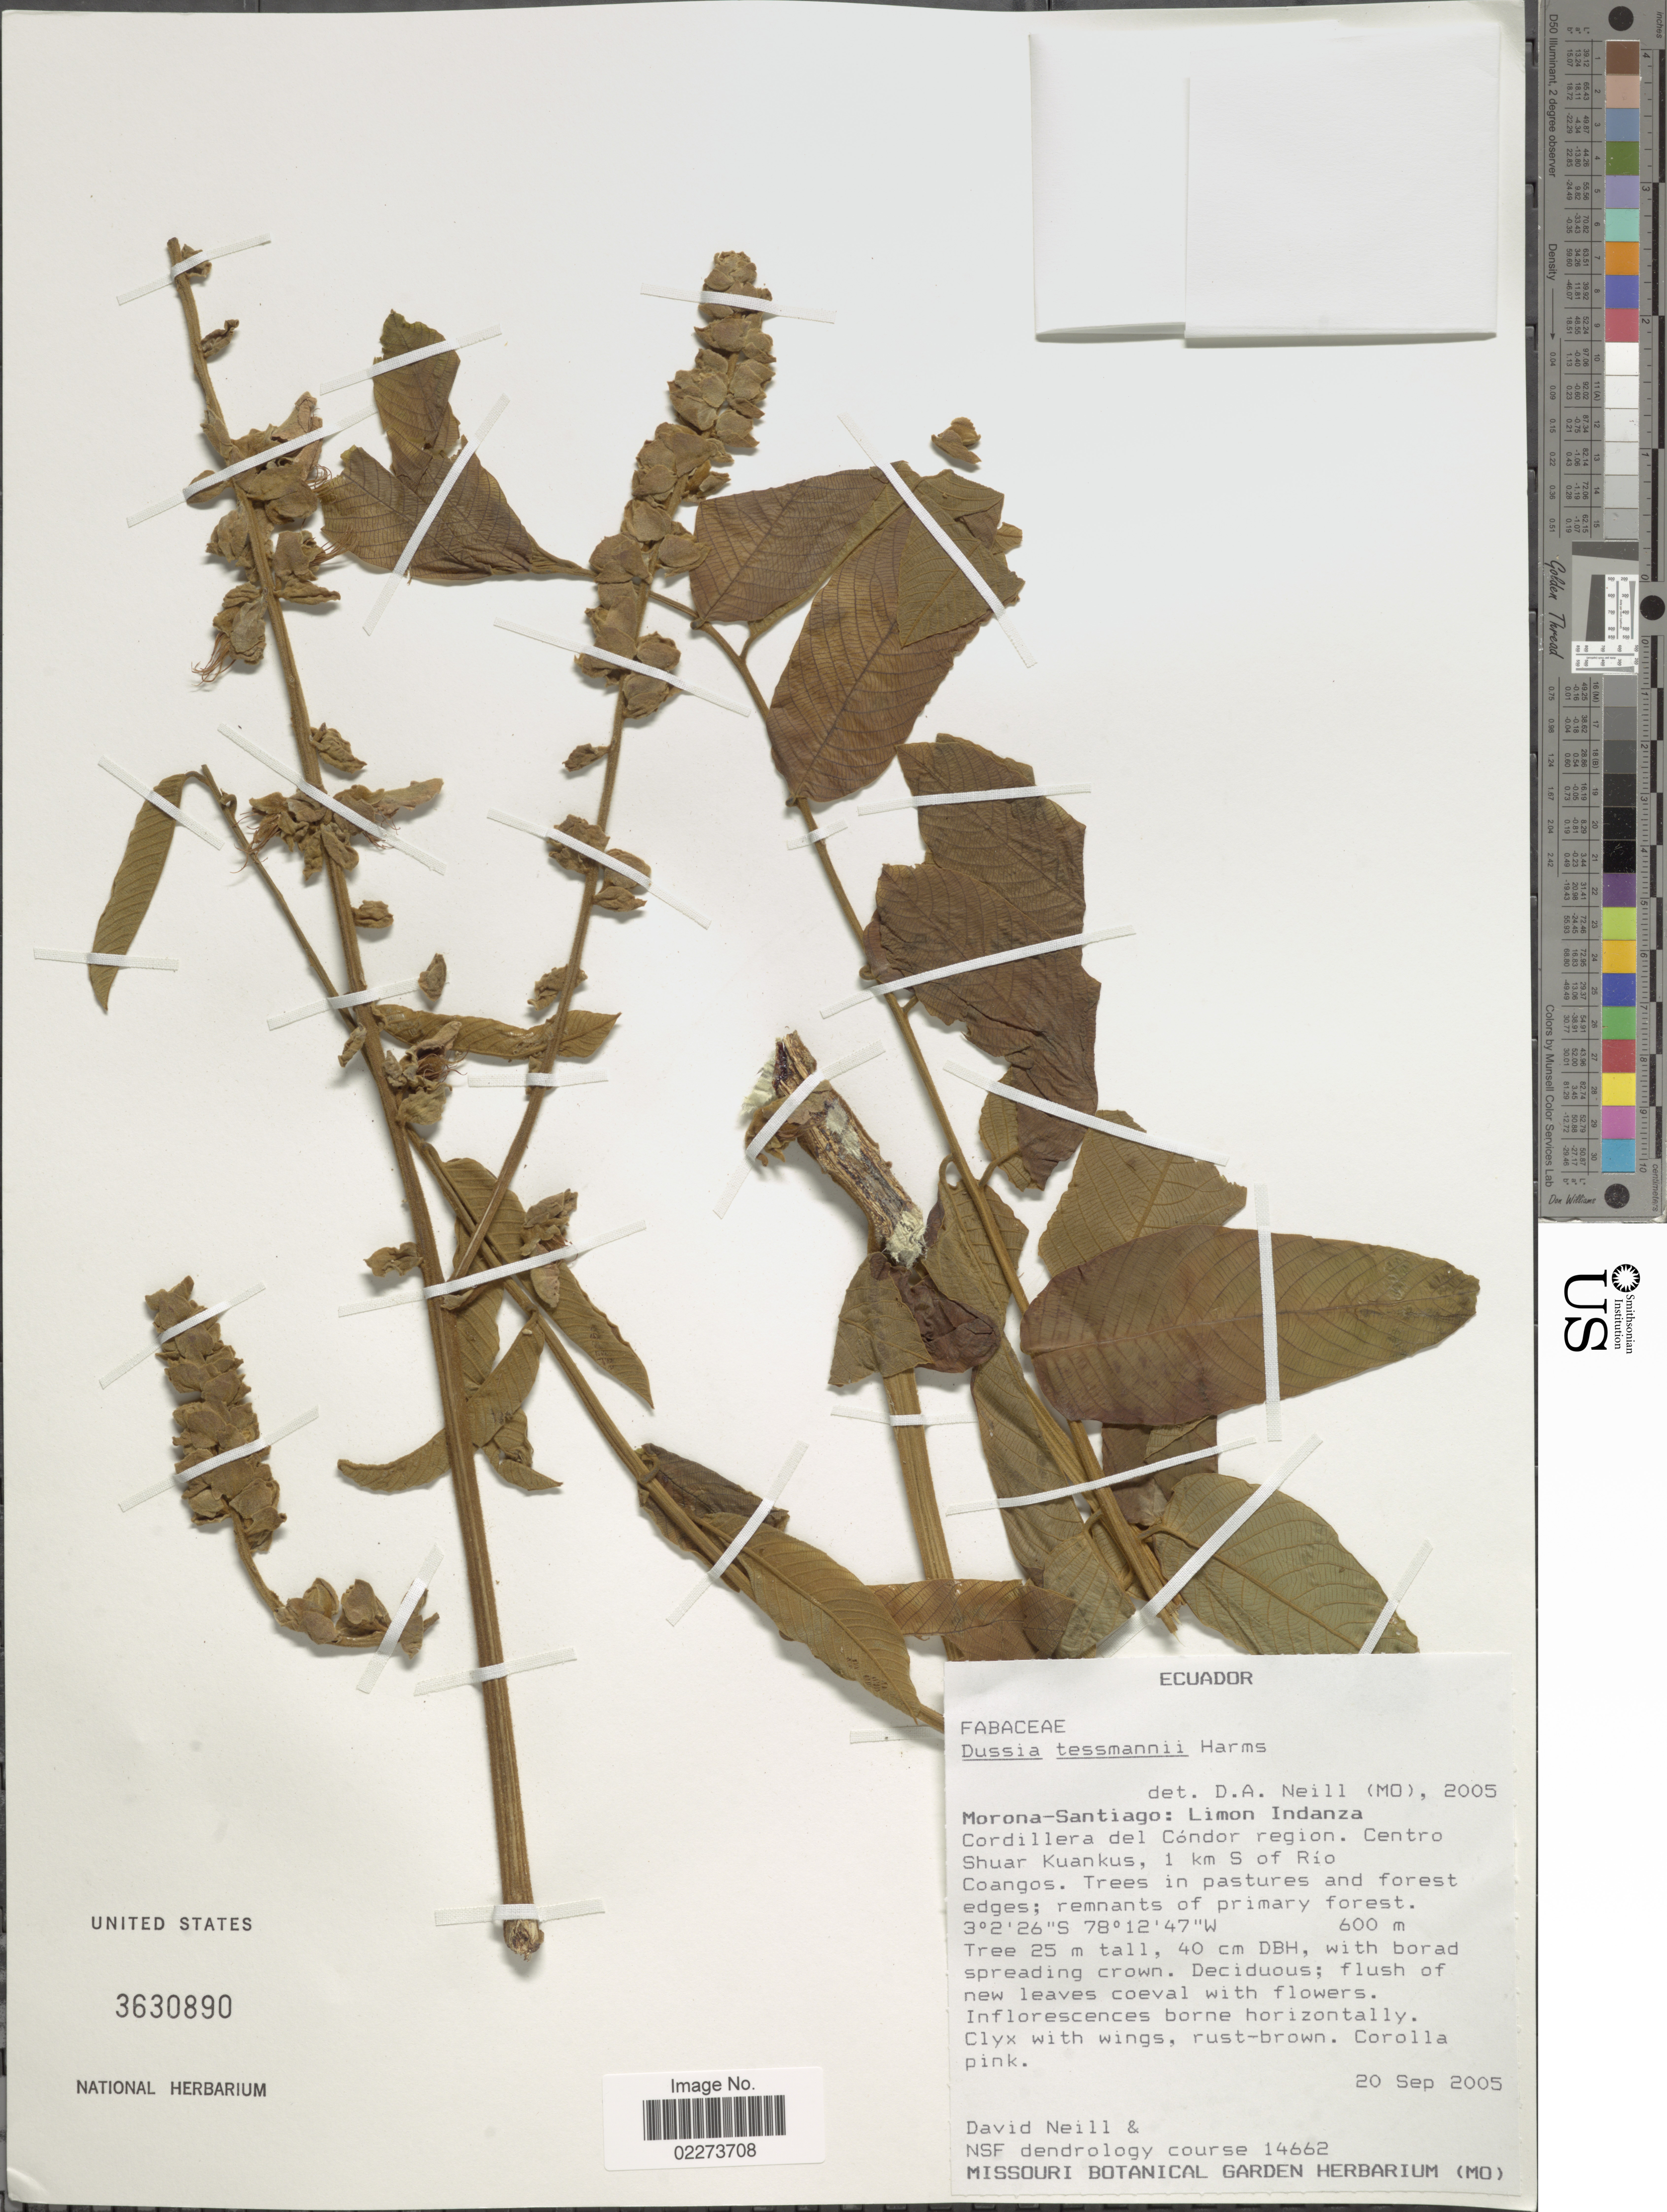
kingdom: Plantae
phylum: Tracheophyta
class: Magnoliopsida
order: Fabales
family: Fabaceae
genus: Dussia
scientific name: Dussia tessmannii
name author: Harms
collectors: D. A. Neill & NSF Dendrology Course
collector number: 14662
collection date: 2005-09-20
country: Ecuador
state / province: Morona-Santiago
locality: Morona-Santiago: Limon Indanza, Cordillera del Condor region, Centro Shura Kuankus, 1 km S of Rio Coangos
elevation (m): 600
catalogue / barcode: US 3630890